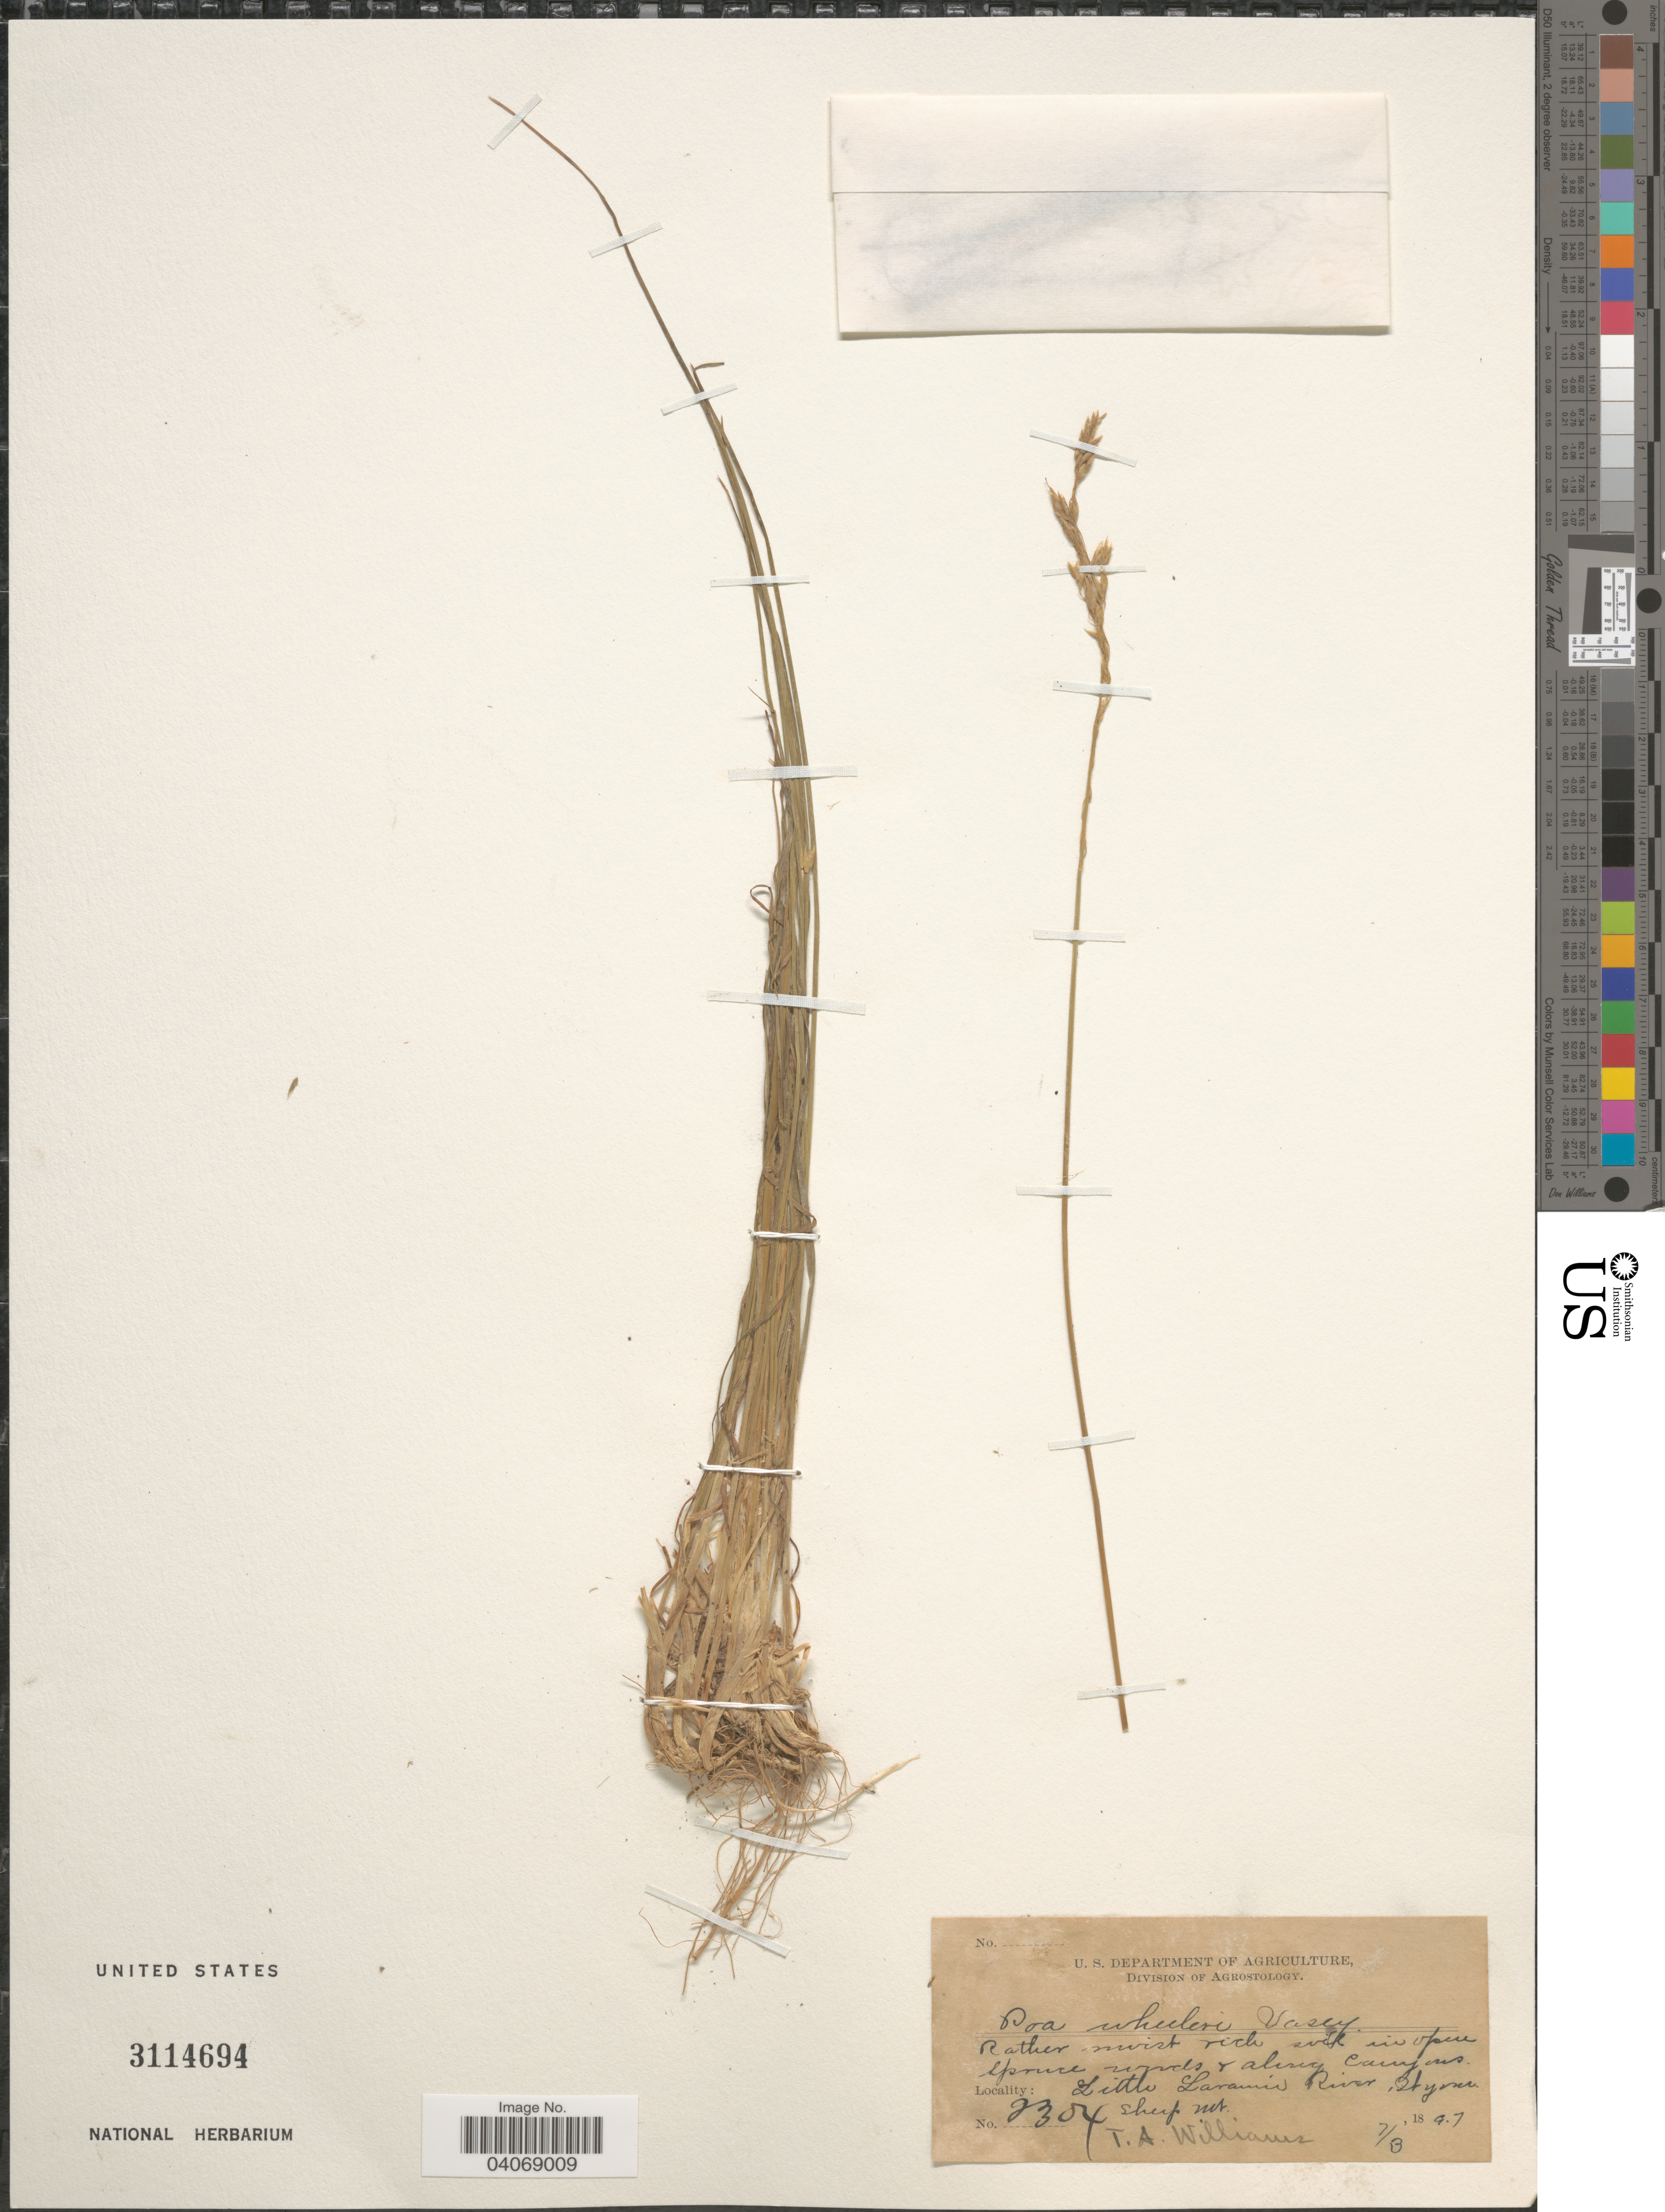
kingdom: Plantae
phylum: Tracheophyta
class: Liliopsida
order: Poales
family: Poaceae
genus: Poa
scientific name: Poa wheeleri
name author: Vasey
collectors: T. Williams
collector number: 2304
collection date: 1897-07-03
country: United States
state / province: Wyoming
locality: Rather moist rich soil in open spruce woods & along canyons. Little Laramie River. Sheep Mt.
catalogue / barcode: US 3114694